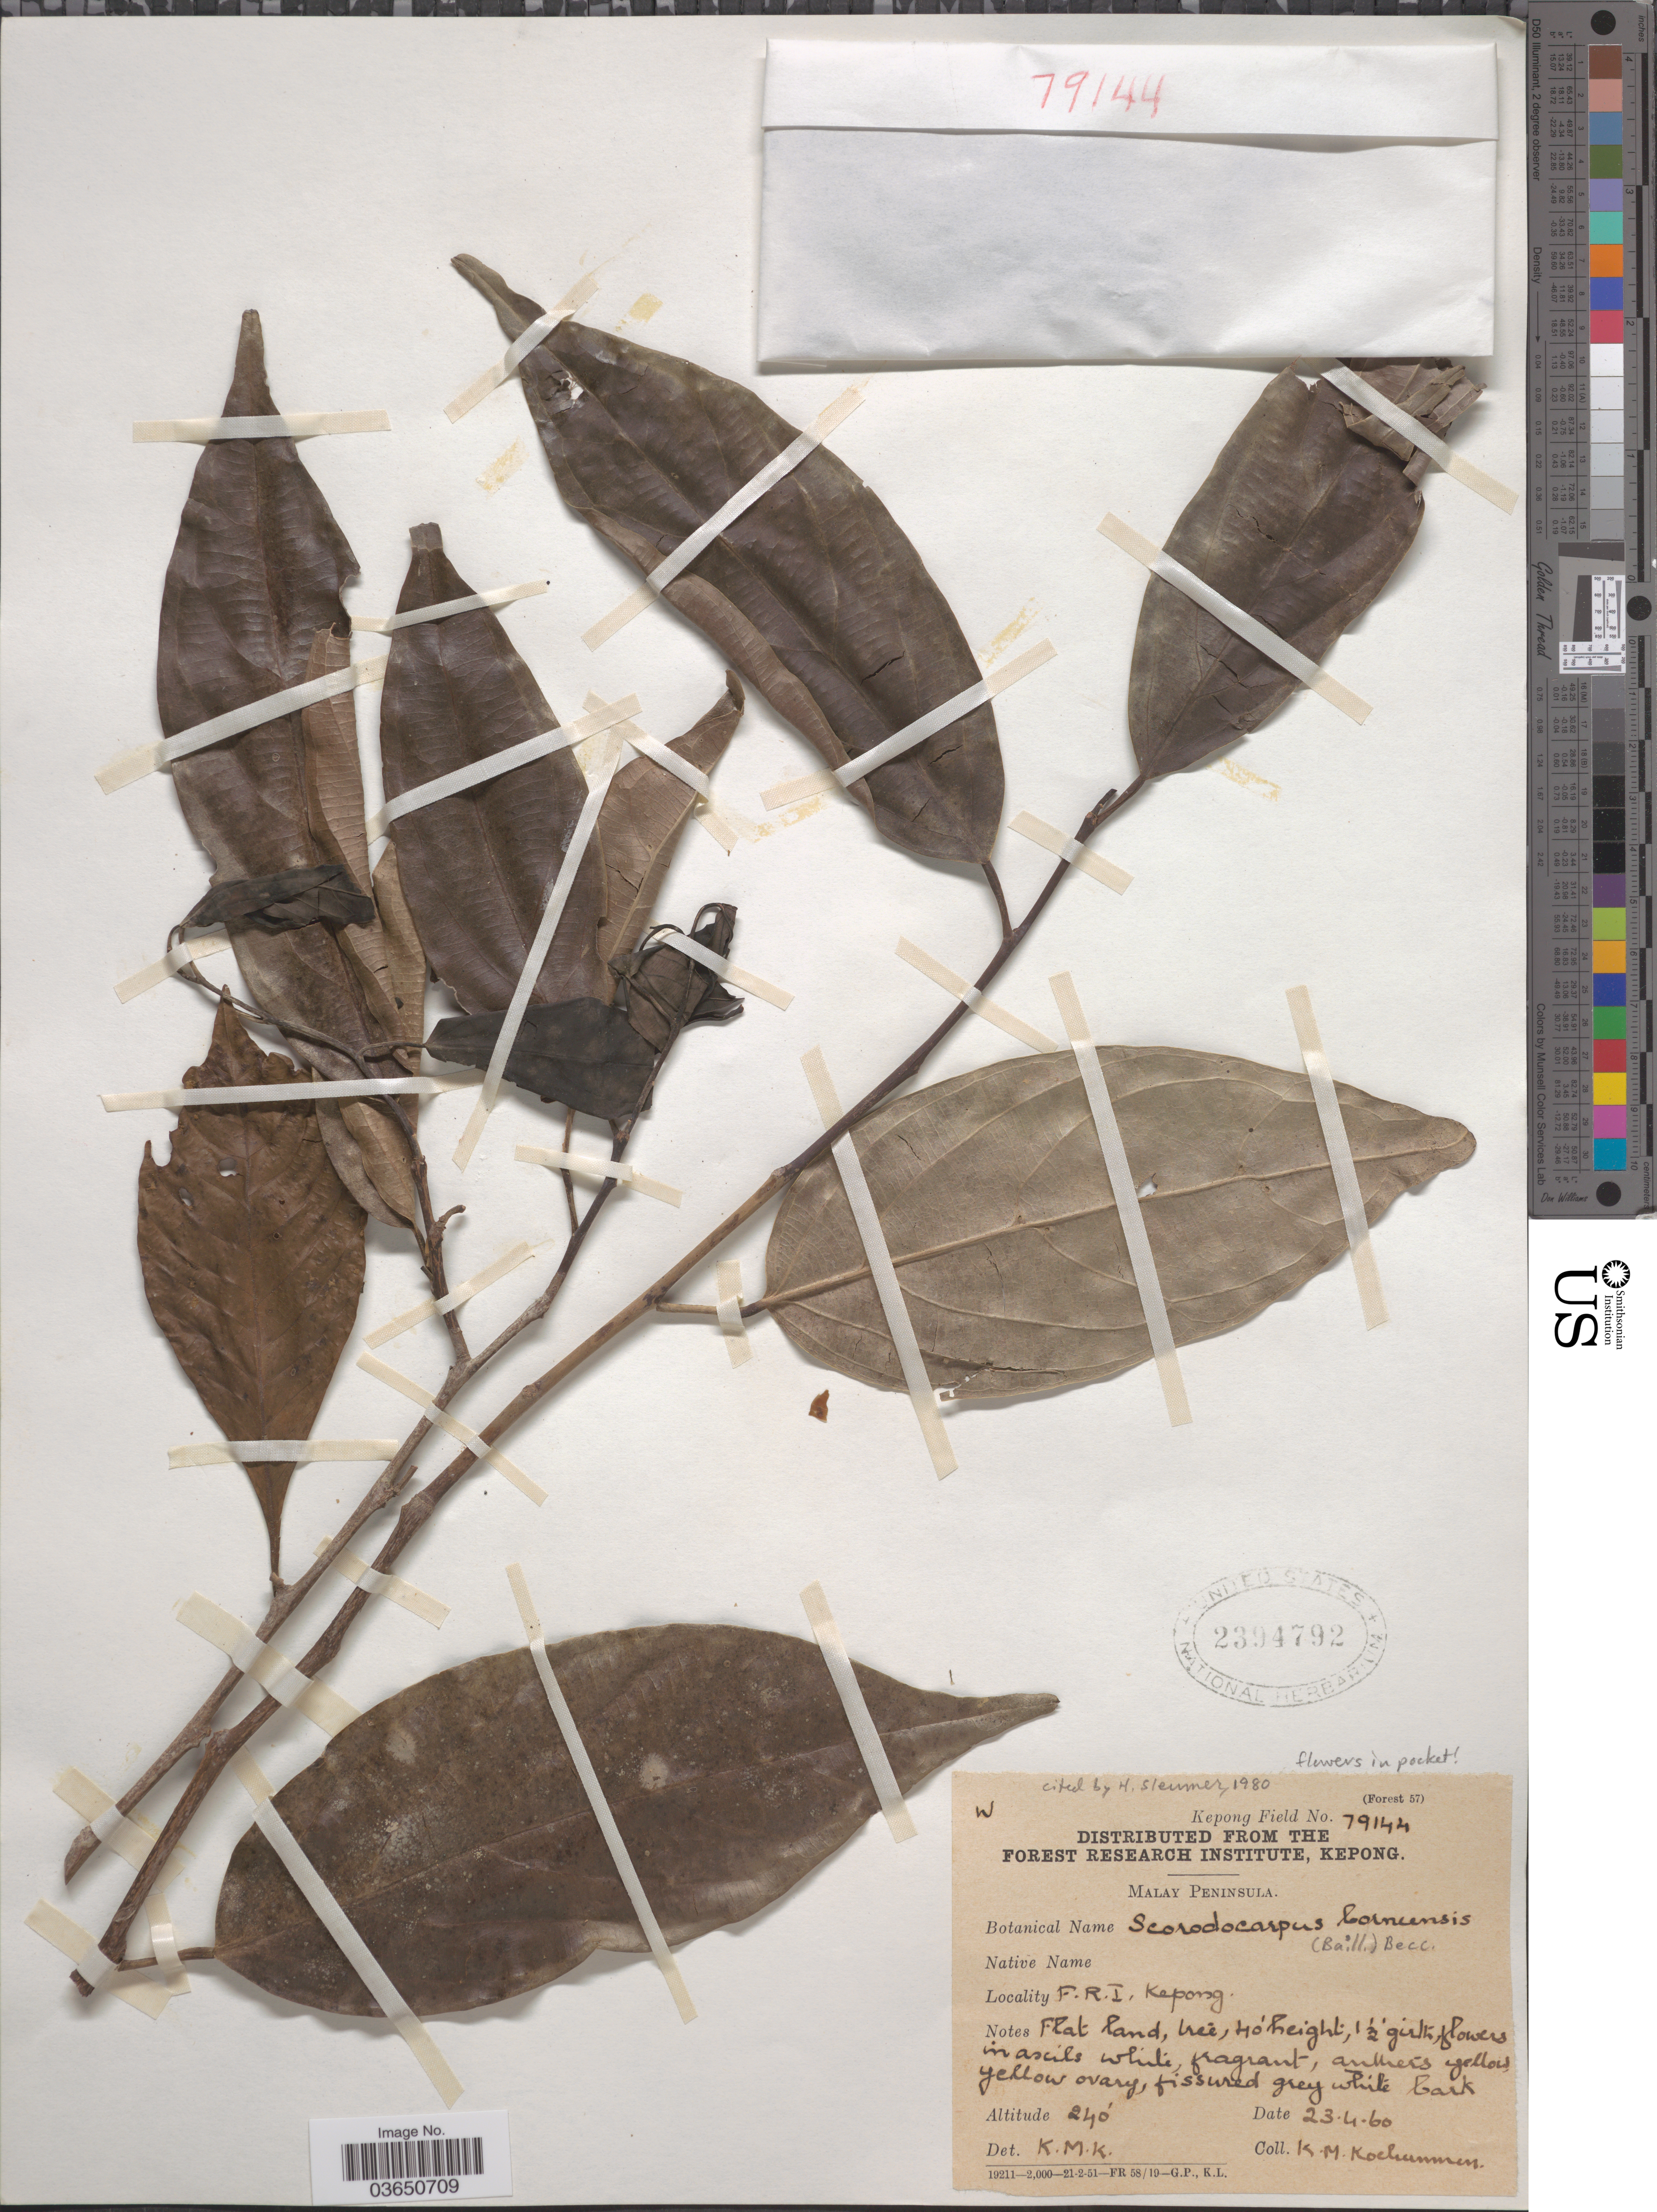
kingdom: Plantae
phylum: Tracheophyta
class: Magnoliopsida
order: Santalales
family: Strombosiaceae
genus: Scorodocarpus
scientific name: Scorodocarpus borneensis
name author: (Baill.) Becc.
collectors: K. Kochummen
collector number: Kepong 79144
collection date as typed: Transcribed d/m/y: 23/4/60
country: Malaysia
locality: Malay Peninsula. F.R.I., Kepong.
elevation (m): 73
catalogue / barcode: US 2394792